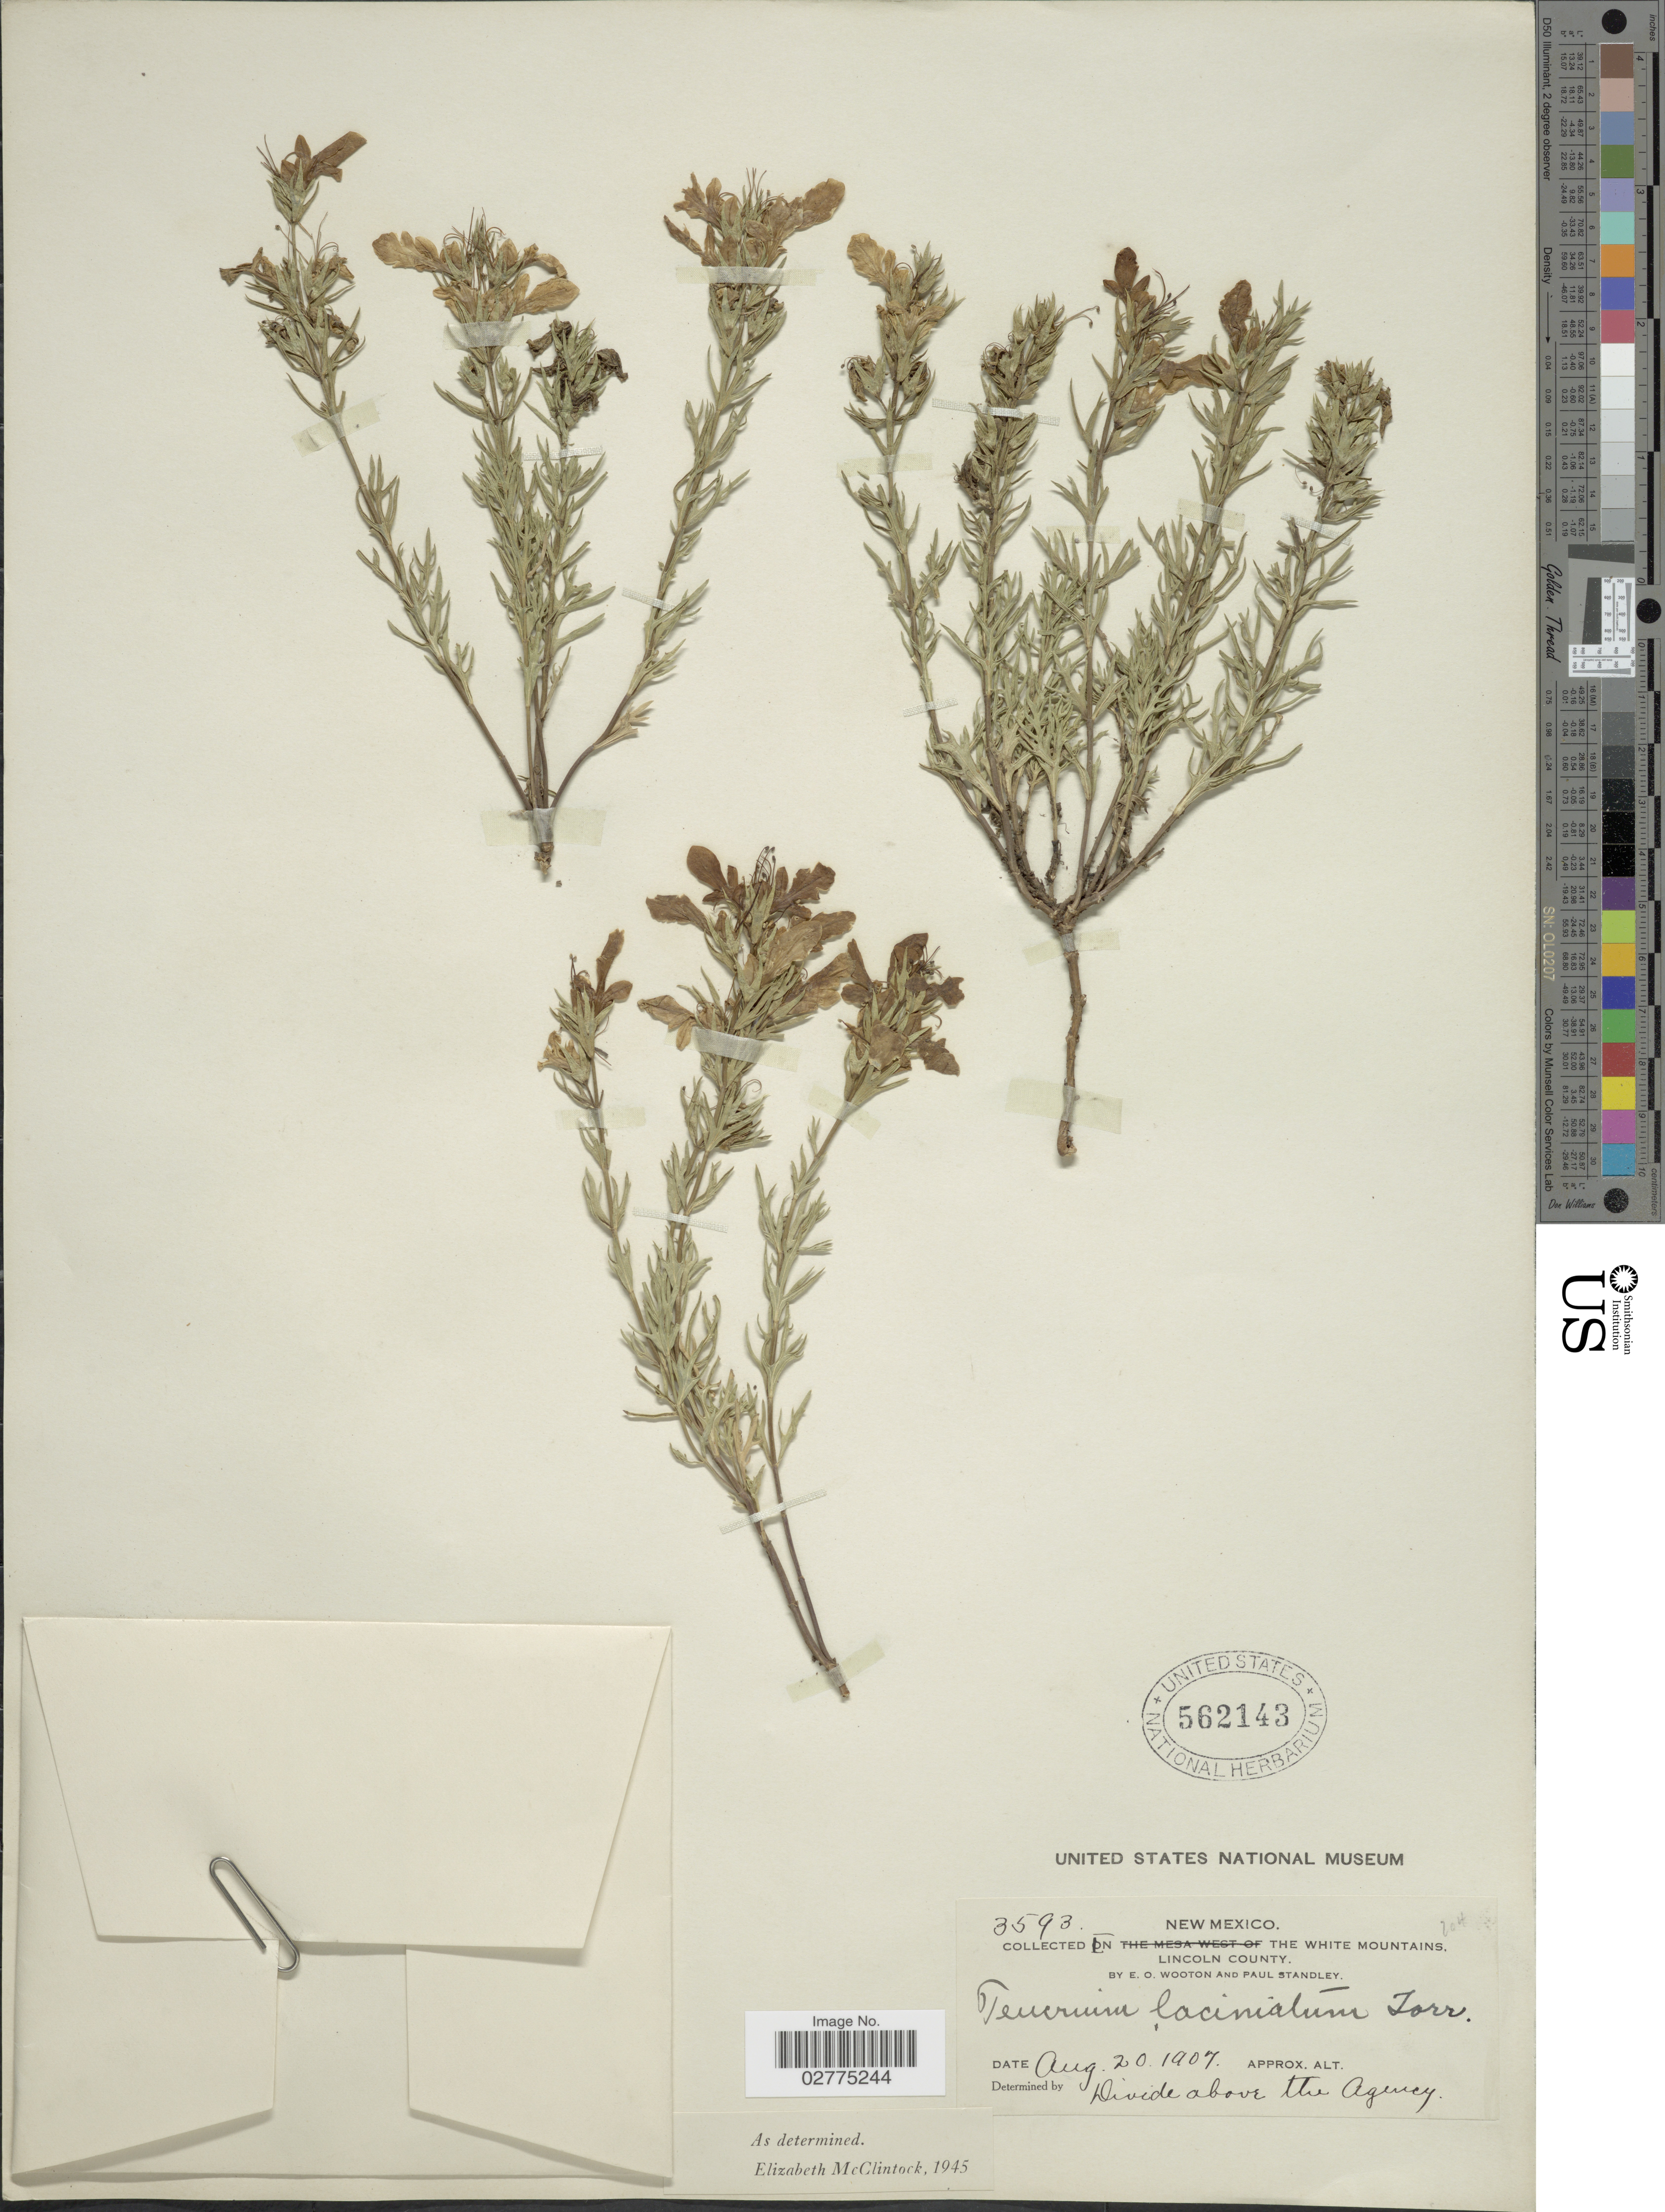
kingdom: Plantae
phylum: Tracheophyta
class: Magnoliopsida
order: Lamiales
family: Lamiaceae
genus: Teucrium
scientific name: Teucrium laciniatum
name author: Torr.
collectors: E. O. Wooton & P. C. Standley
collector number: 3593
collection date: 1907-08-20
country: United States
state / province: New Mexico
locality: In The White Mountains, Lincoln County, Divide above the Agency. [unsure placement]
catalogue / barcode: US 562143